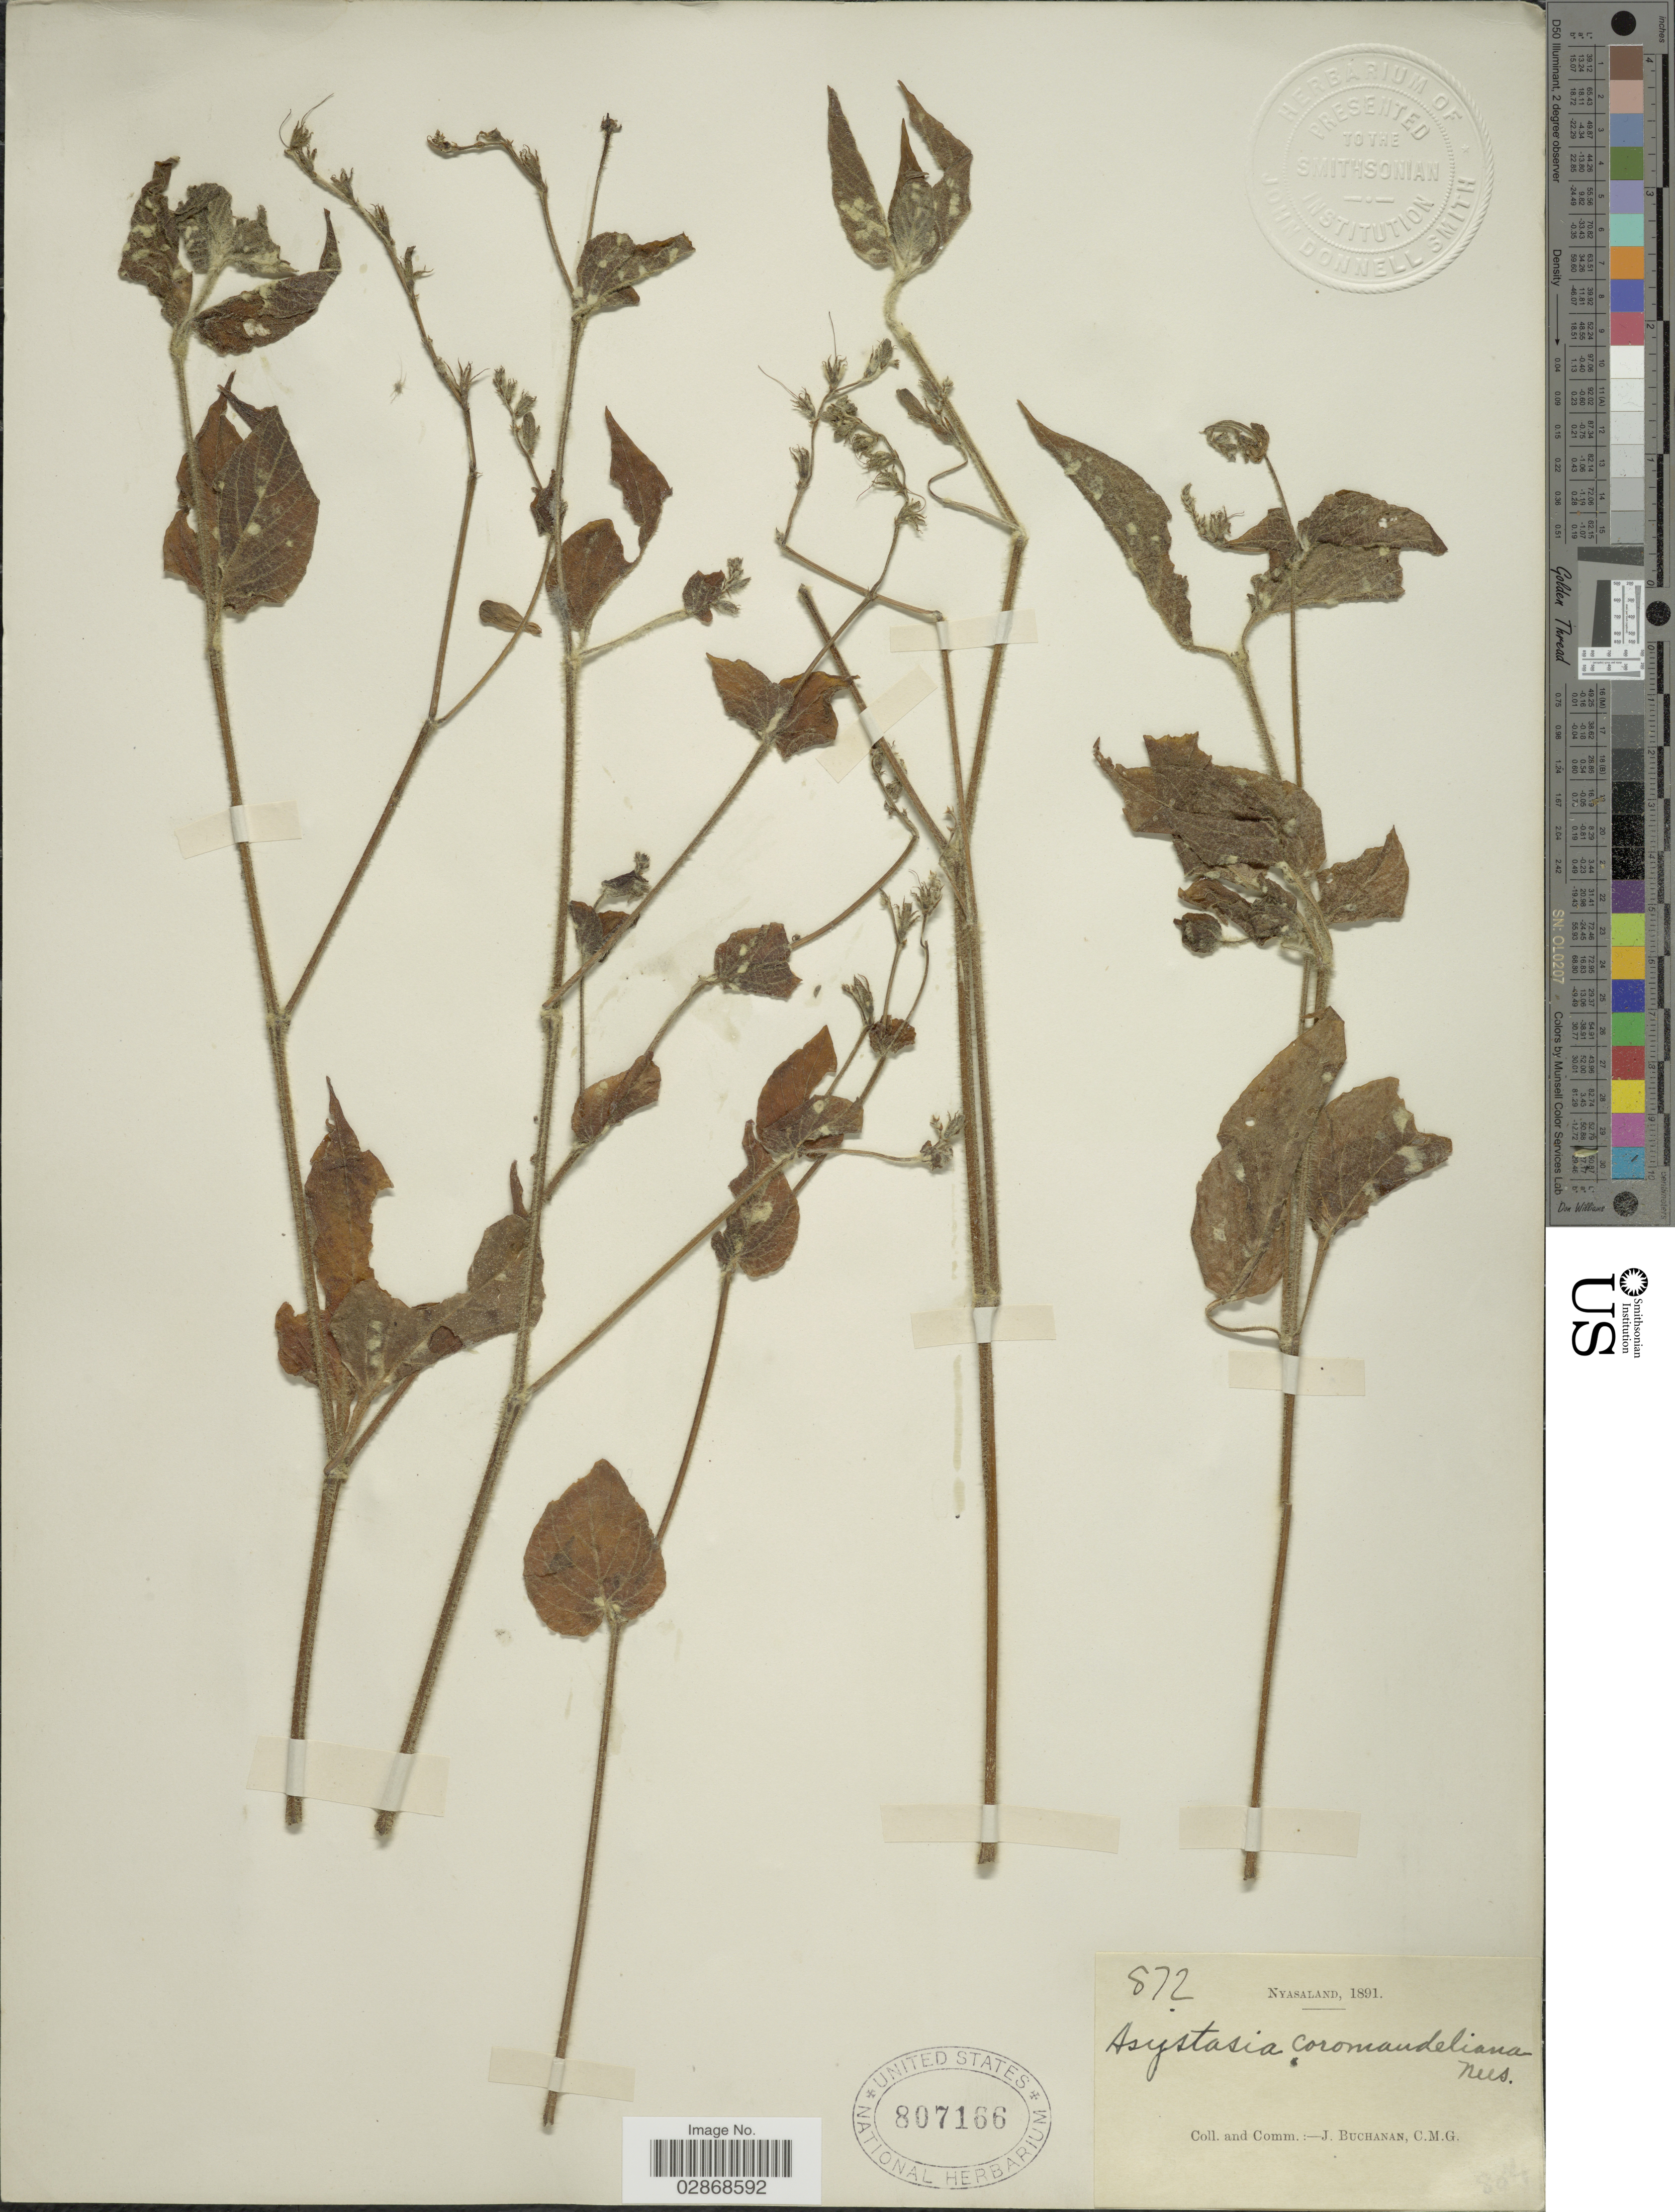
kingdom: Plantae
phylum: Tracheophyta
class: Magnoliopsida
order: Lamiales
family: Acanthaceae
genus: Asystasia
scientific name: Asystasia coromandeliana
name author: Nees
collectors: J. Buchanan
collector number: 872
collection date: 1891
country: Malawi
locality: Nyasaland.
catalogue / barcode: US 807166